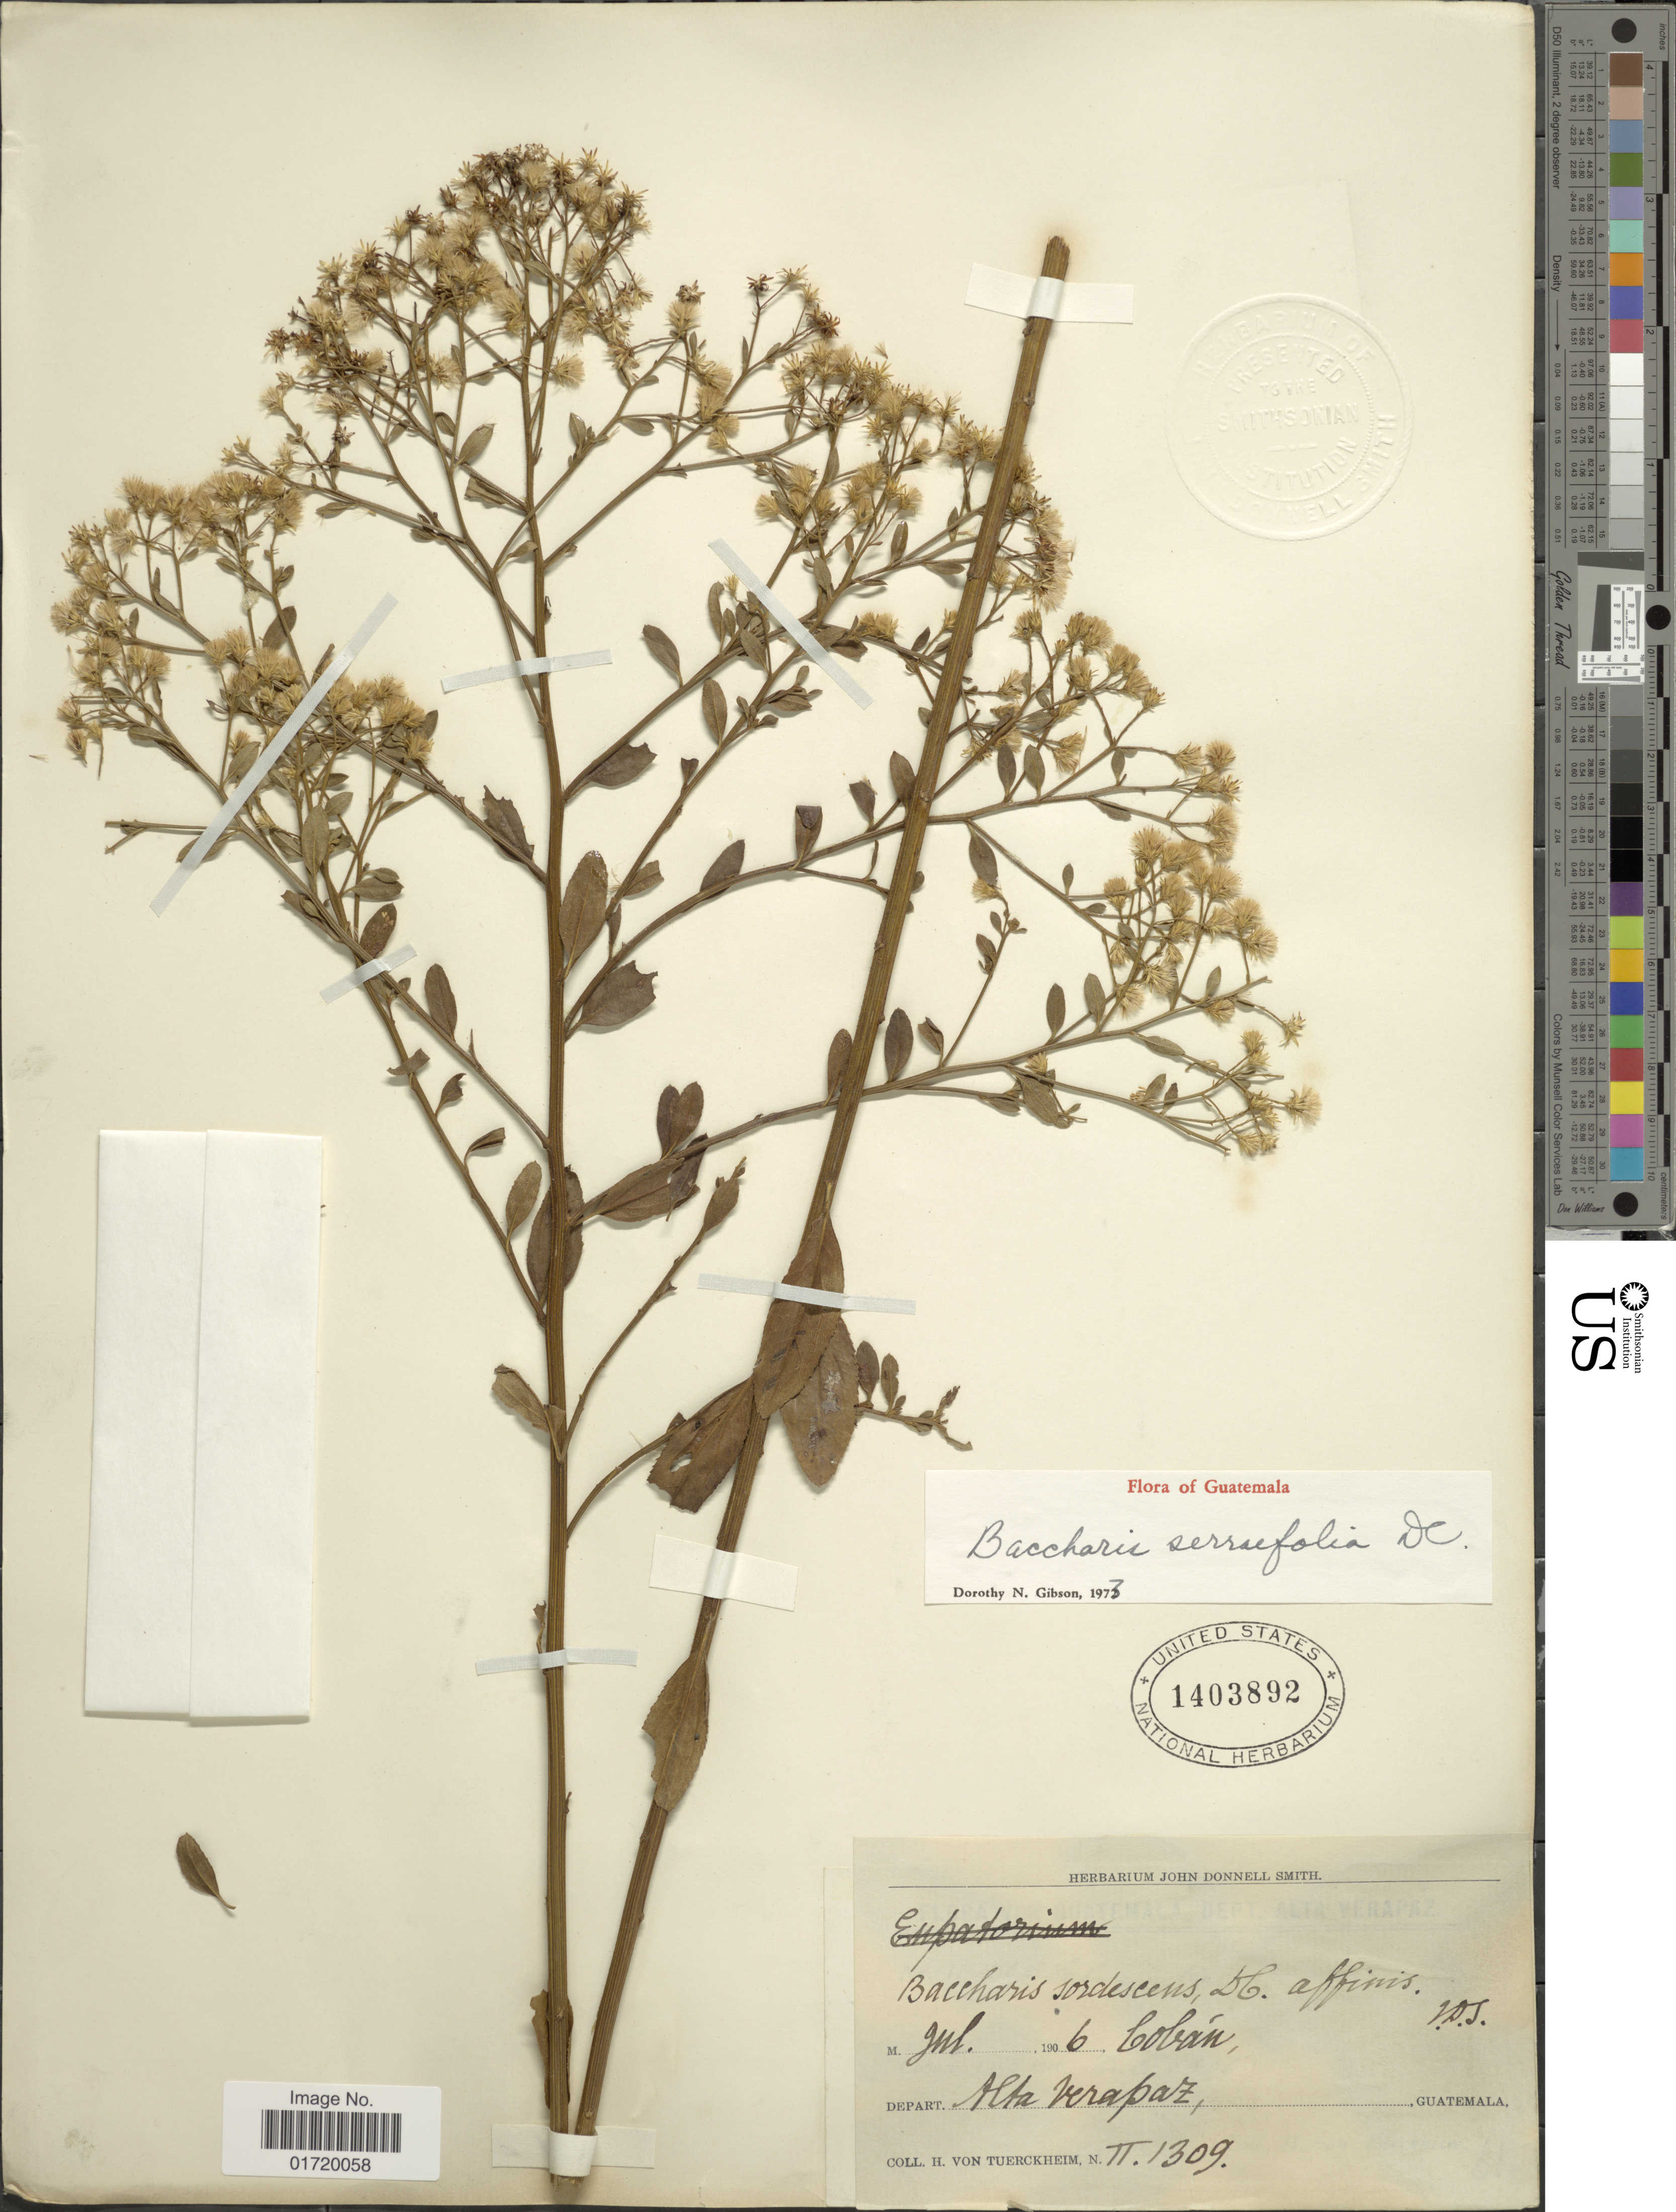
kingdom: Plantae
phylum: Tracheophyta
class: Magnoliopsida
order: Asterales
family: Asteraceae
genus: Baccharis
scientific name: Baccharis serrifolia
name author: DC.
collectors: H. von Türckheim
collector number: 2/1309*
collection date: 1906-07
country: Guatemala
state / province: Alta Verapaz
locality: Coban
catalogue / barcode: US 1403892